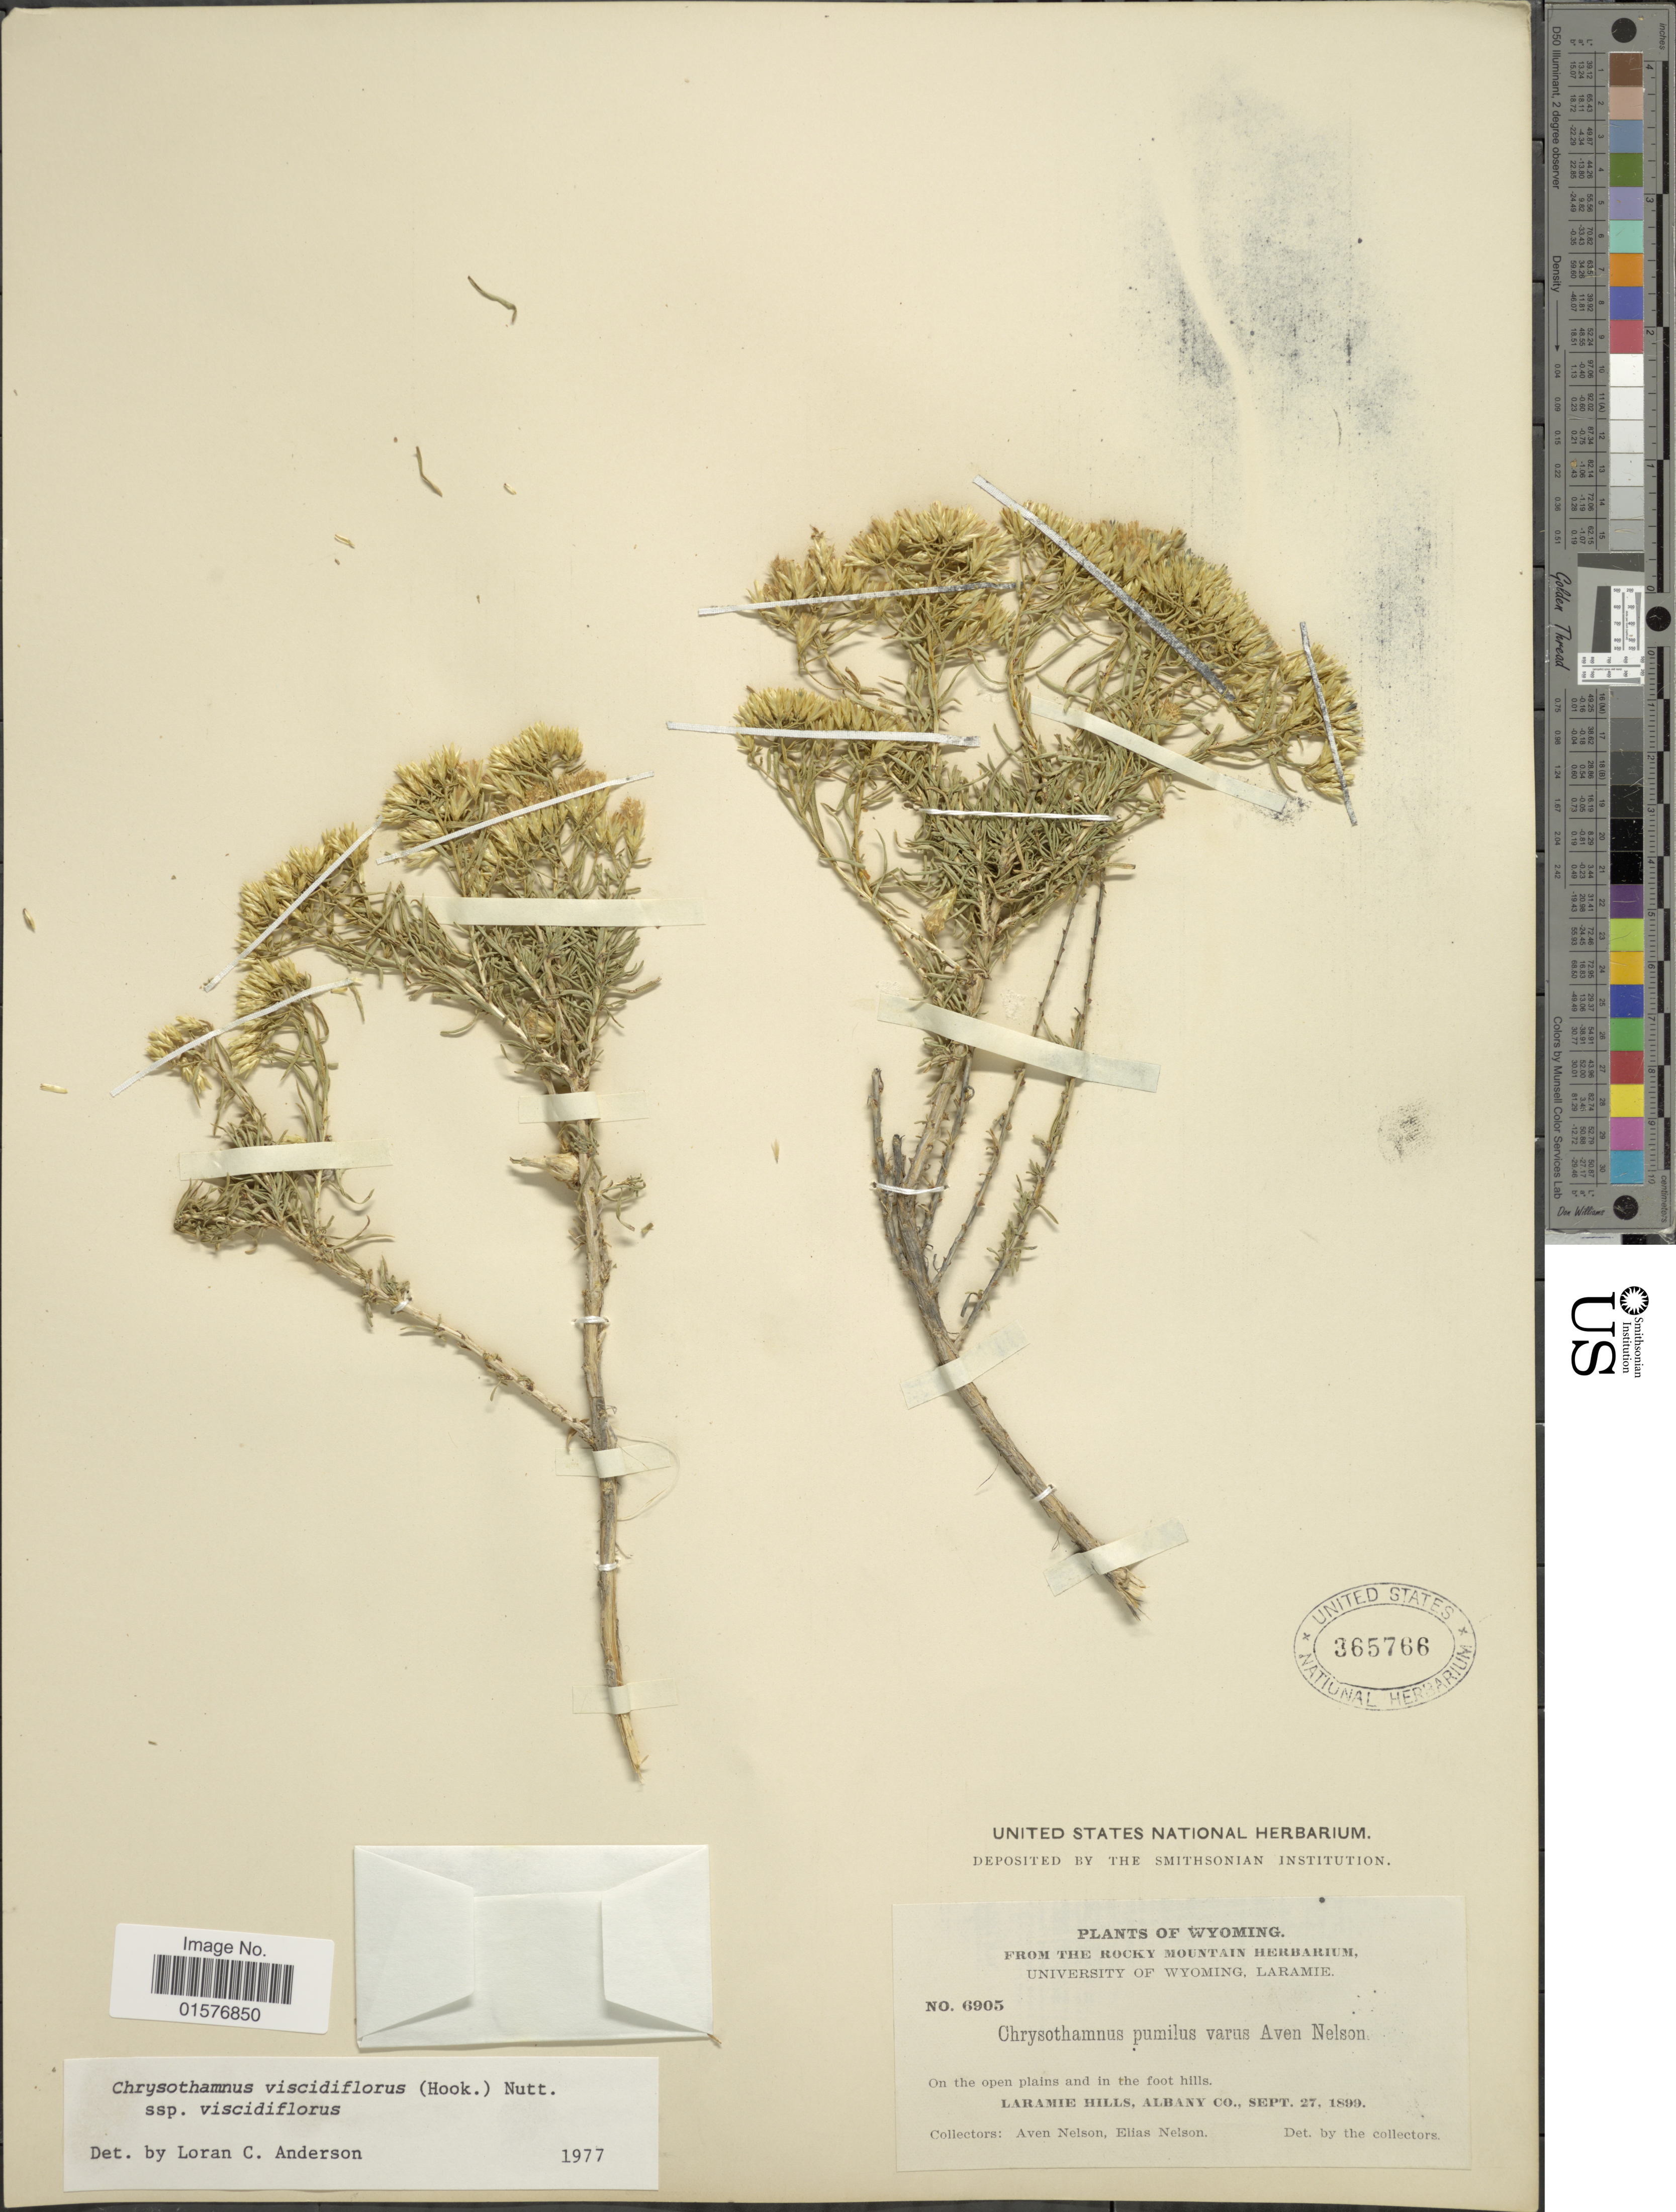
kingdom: Plantae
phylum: Tracheophyta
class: Magnoliopsida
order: Asterales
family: Asteraceae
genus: Chrysothamnus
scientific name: Chrysothamnus viscidiflorus subsp. viscidiflorus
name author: (Hook.) Nutt.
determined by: Urbatsch, Lowell E., Curator (LSU), Louisiana State University (UNITED STATES)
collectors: A. Nelson & E. Nelson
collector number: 6905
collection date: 1899-09-27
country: United States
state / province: Wyoming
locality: On the open plains and in the foothills, Laramie Hills, Albany Co.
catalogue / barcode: US 265766